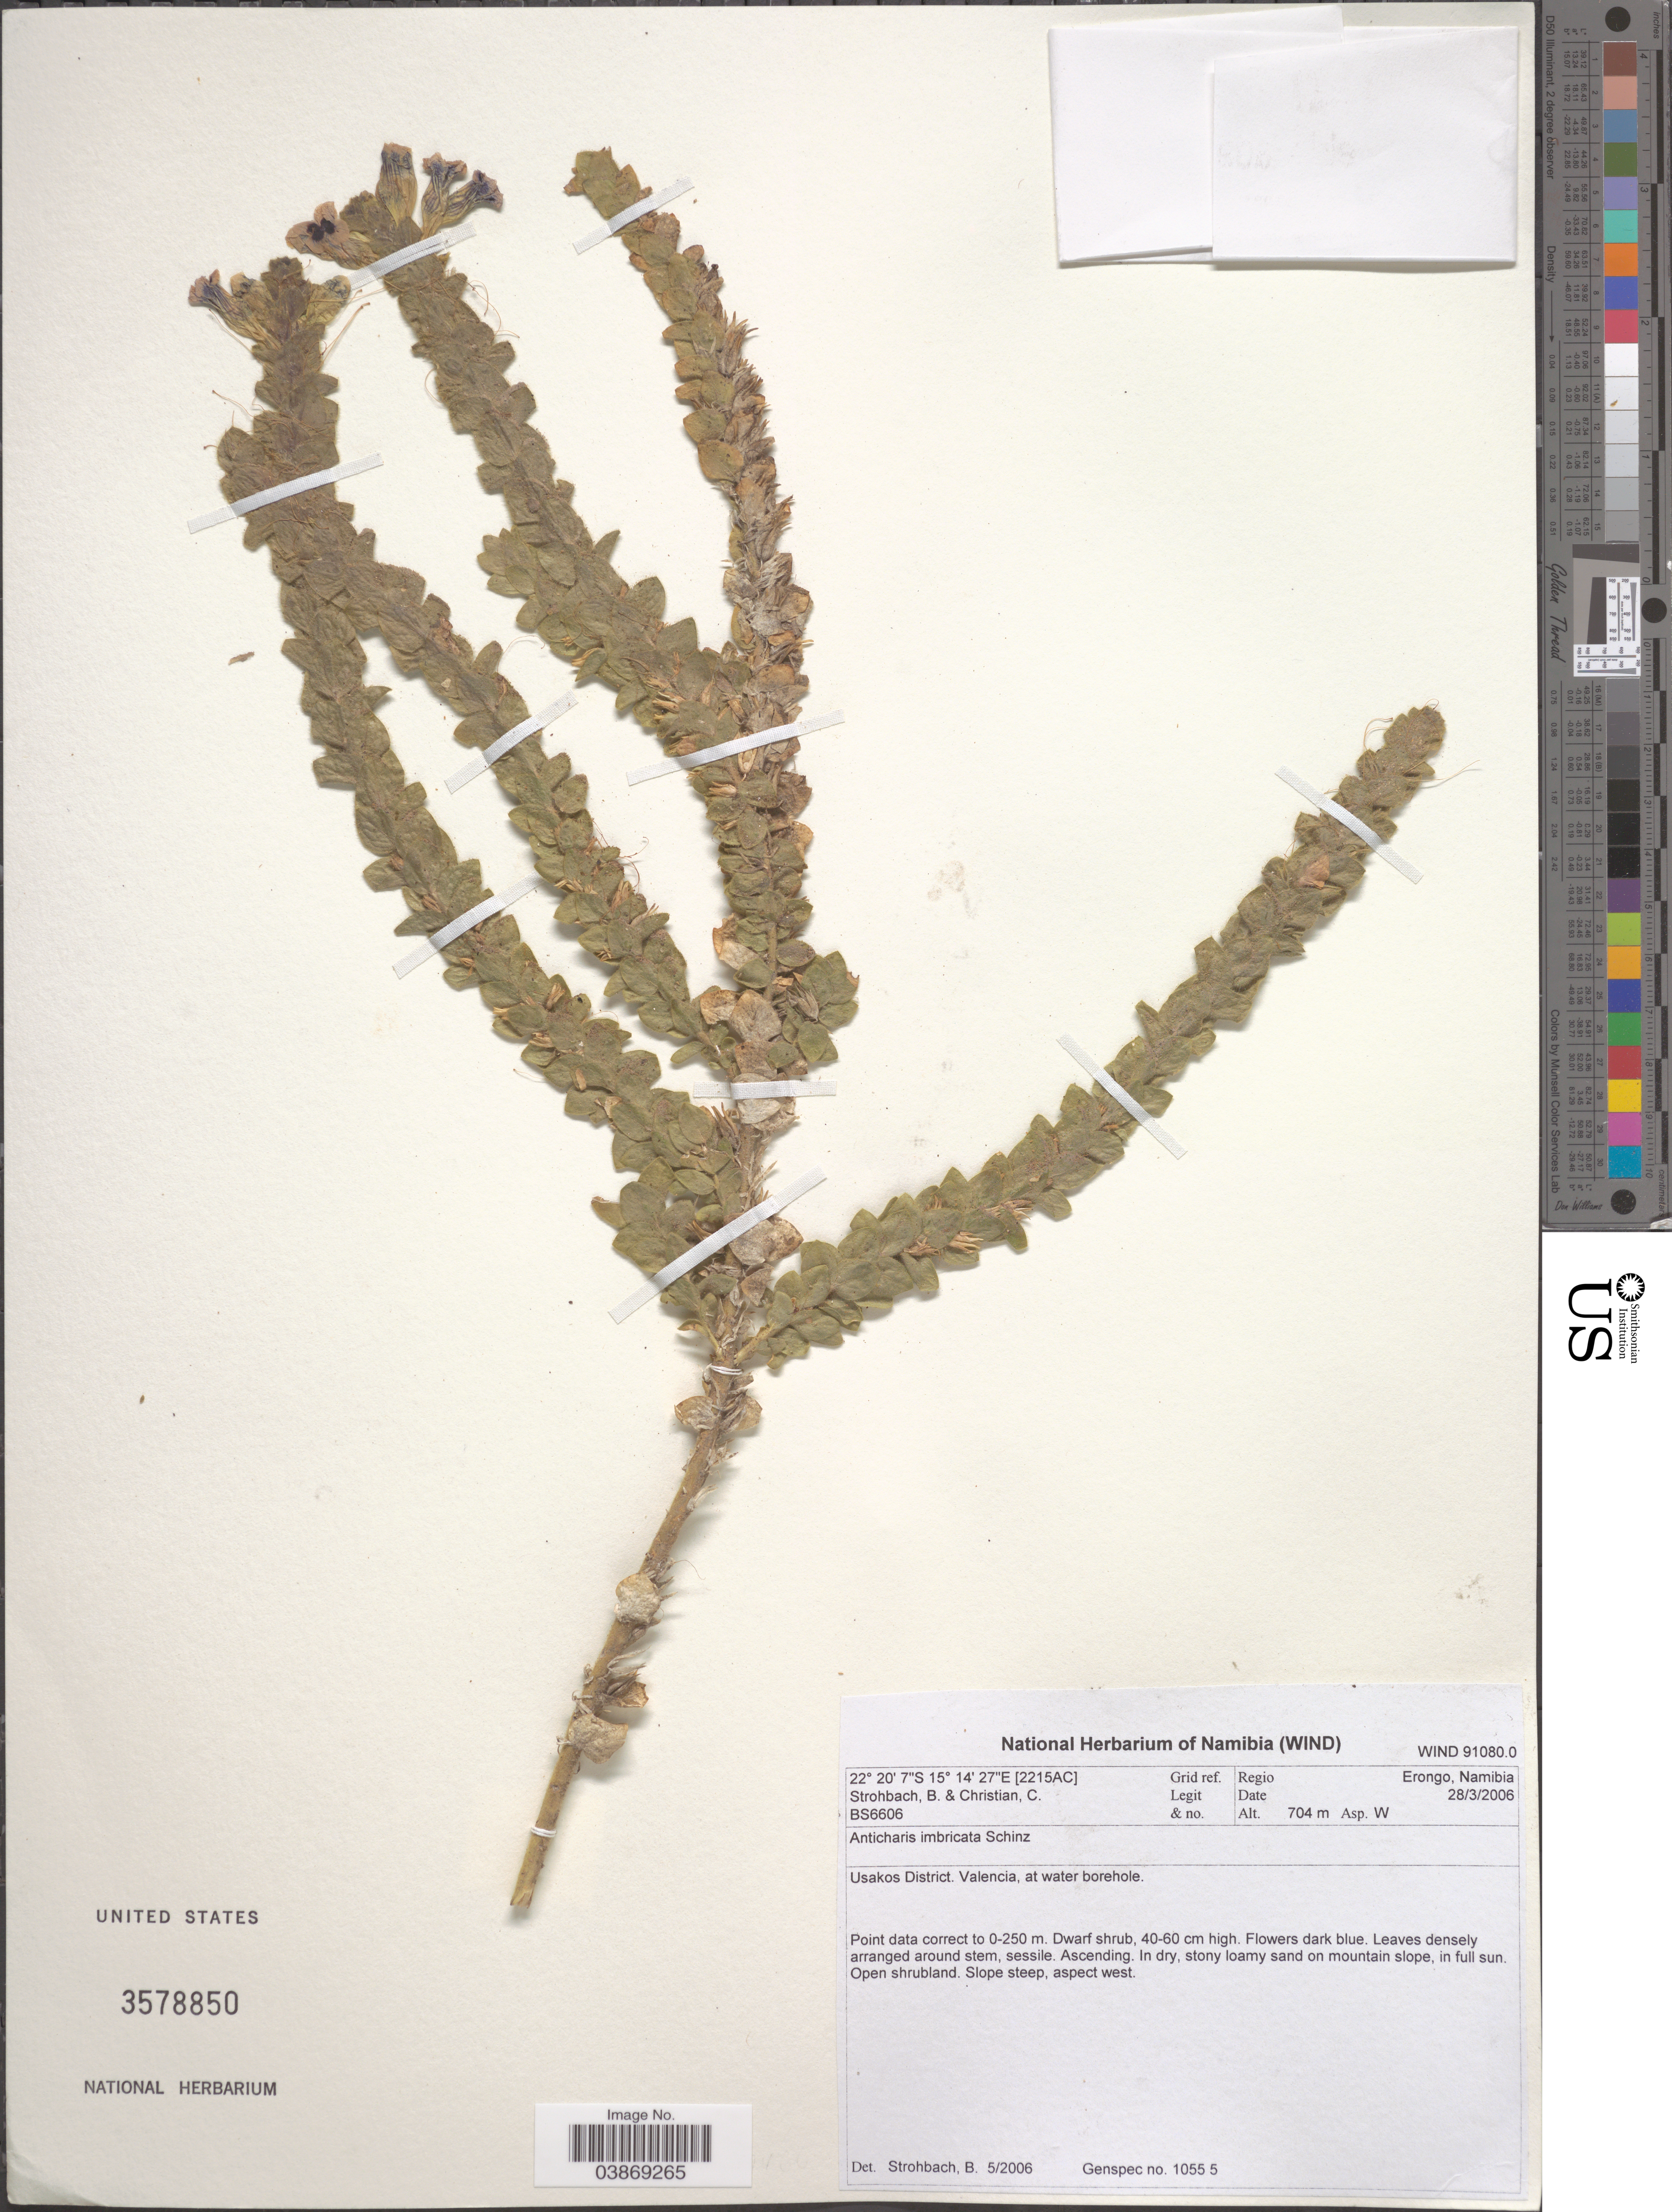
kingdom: Plantae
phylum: Tracheophyta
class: Magnoliopsida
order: Lamiales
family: Scrophulariaceae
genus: Anticharis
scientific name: Anticharis imbricata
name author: Schinz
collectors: B. Strohbach & C. Christian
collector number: BS6606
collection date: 2006-03-28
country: Namibia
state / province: Erongo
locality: Grid ref. [2215AC]. Regio Erongo. Usakos District. Valencia.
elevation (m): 704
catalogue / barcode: US 3578850